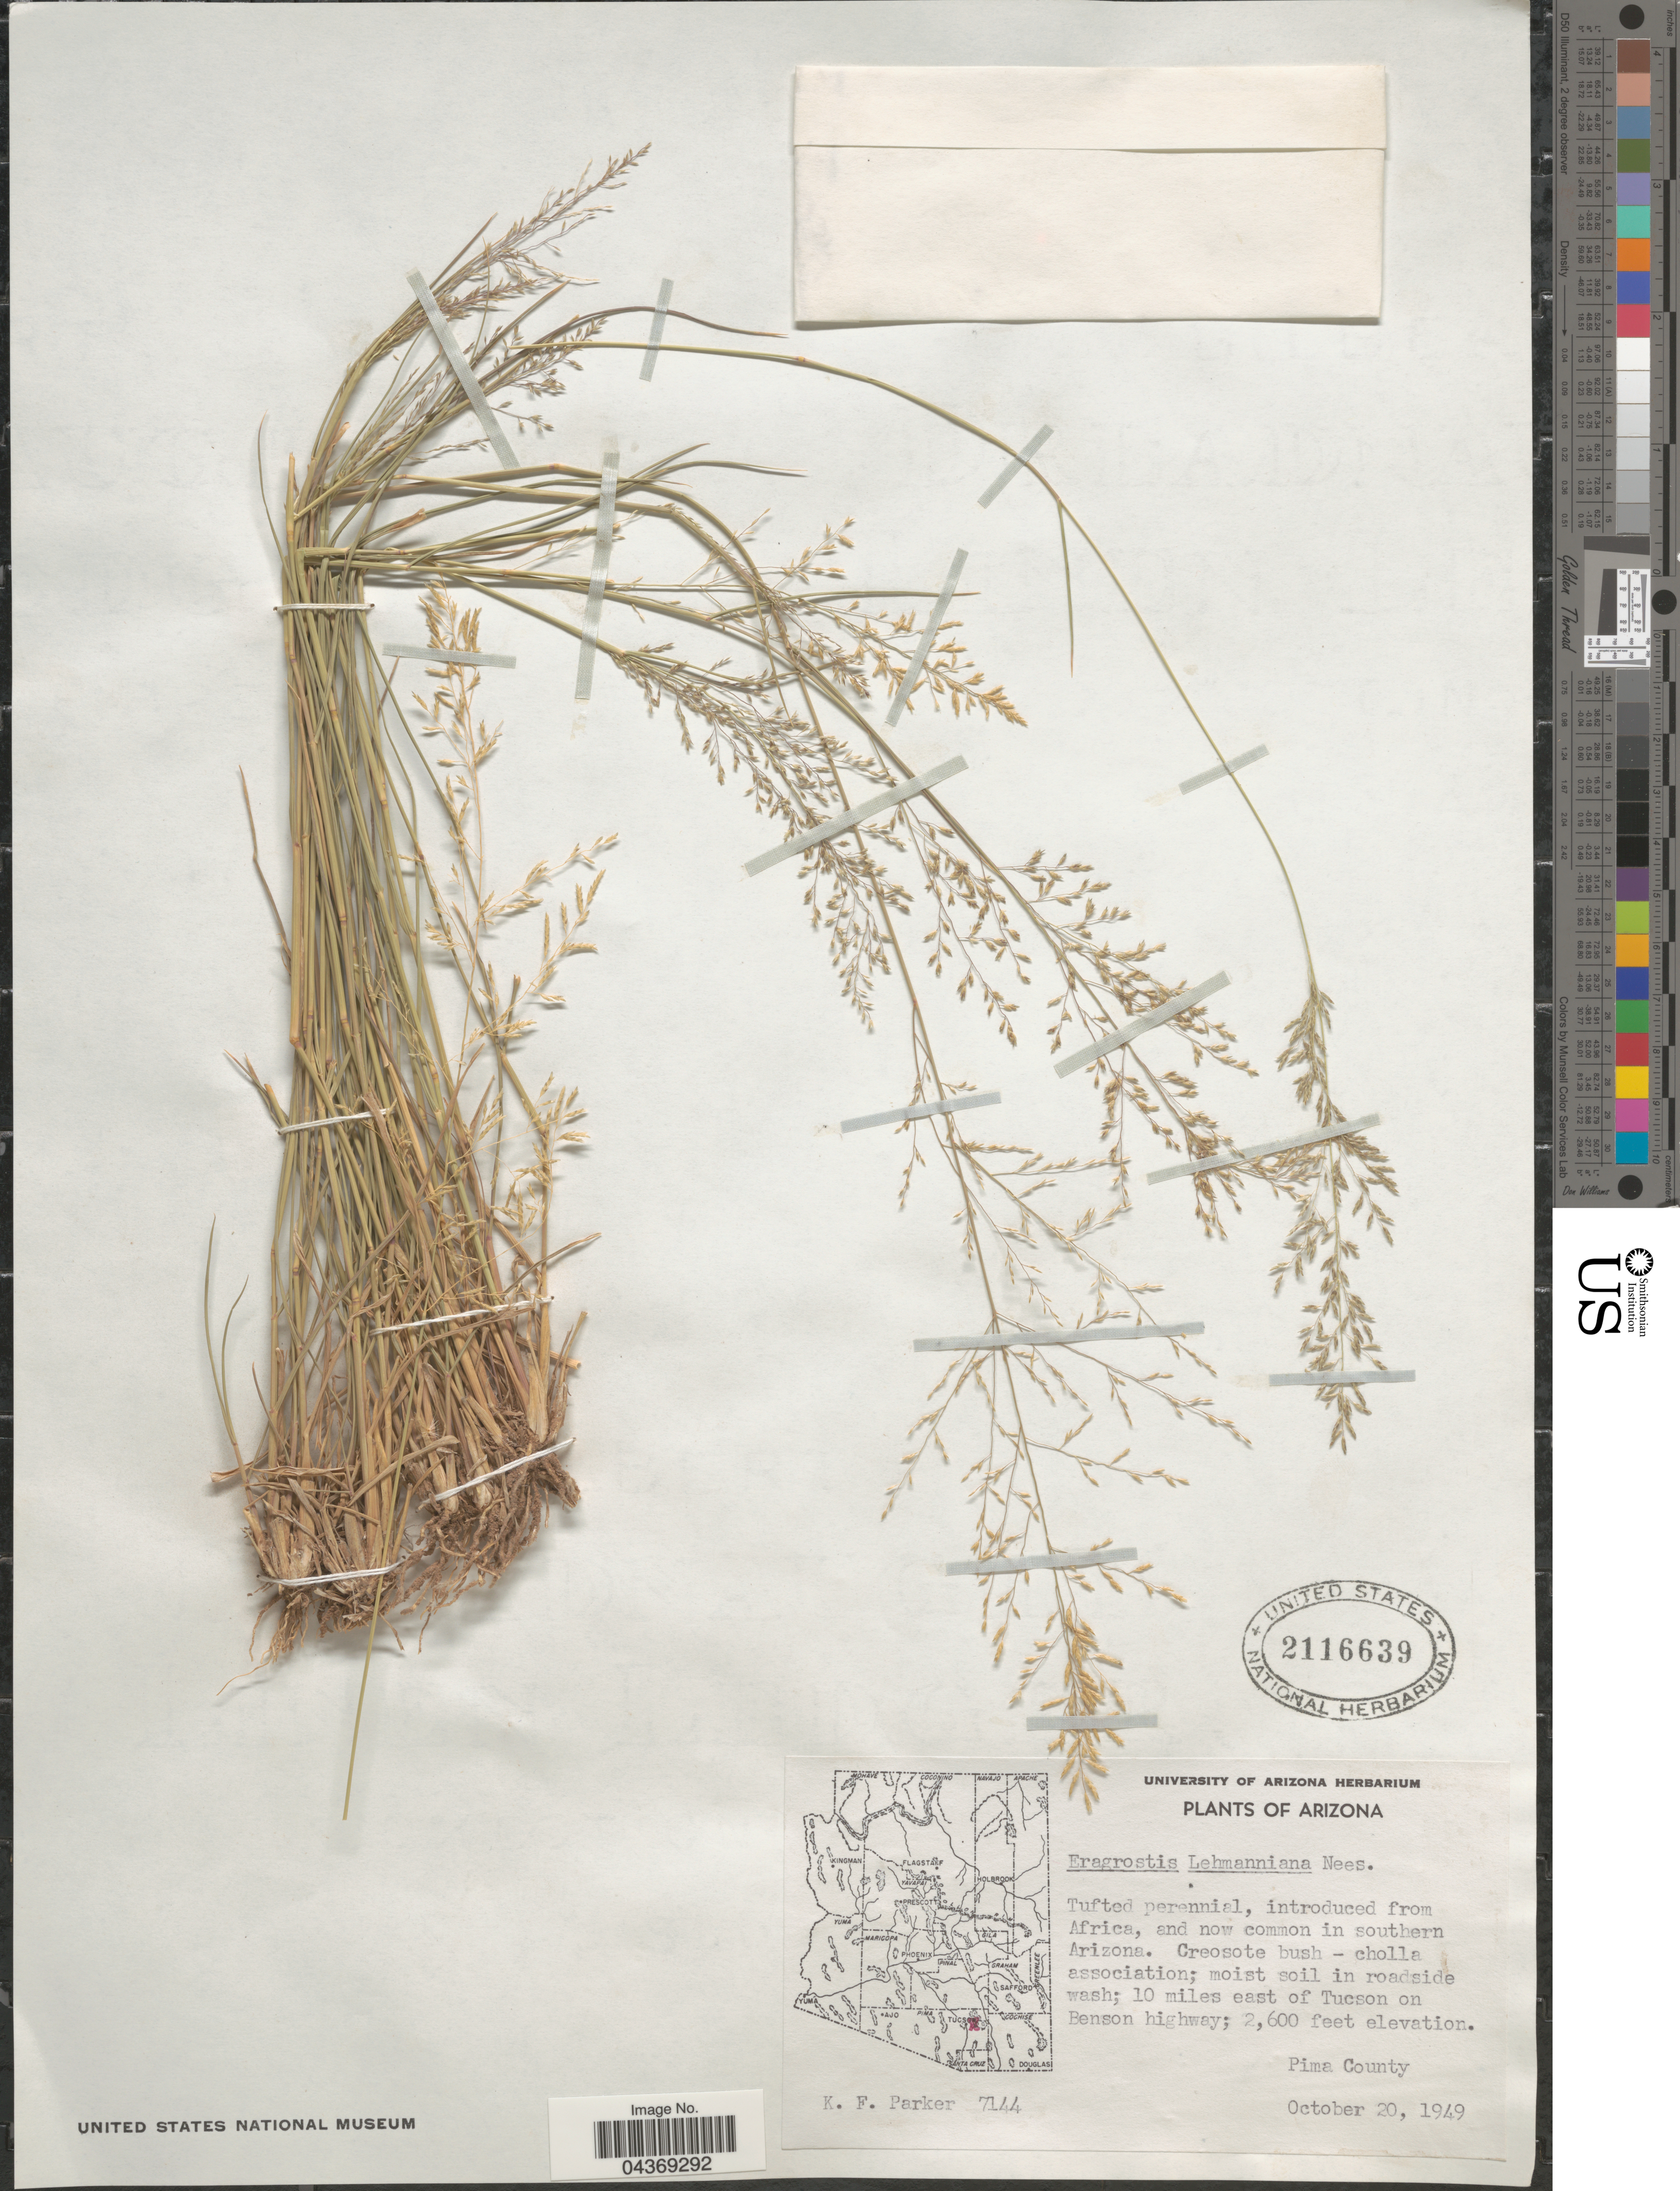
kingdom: Plantae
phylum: Tracheophyta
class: Liliopsida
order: Poales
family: Poaceae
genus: Eragrostis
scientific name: Eragrostis lehmanniana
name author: Nees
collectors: K. F. Parker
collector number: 7144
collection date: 1949-10-20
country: United States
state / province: Arizona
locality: Now common in southern Arizona. 10 miles east of Tucson on Benson highway. Pima County.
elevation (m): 792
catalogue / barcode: US 2116639